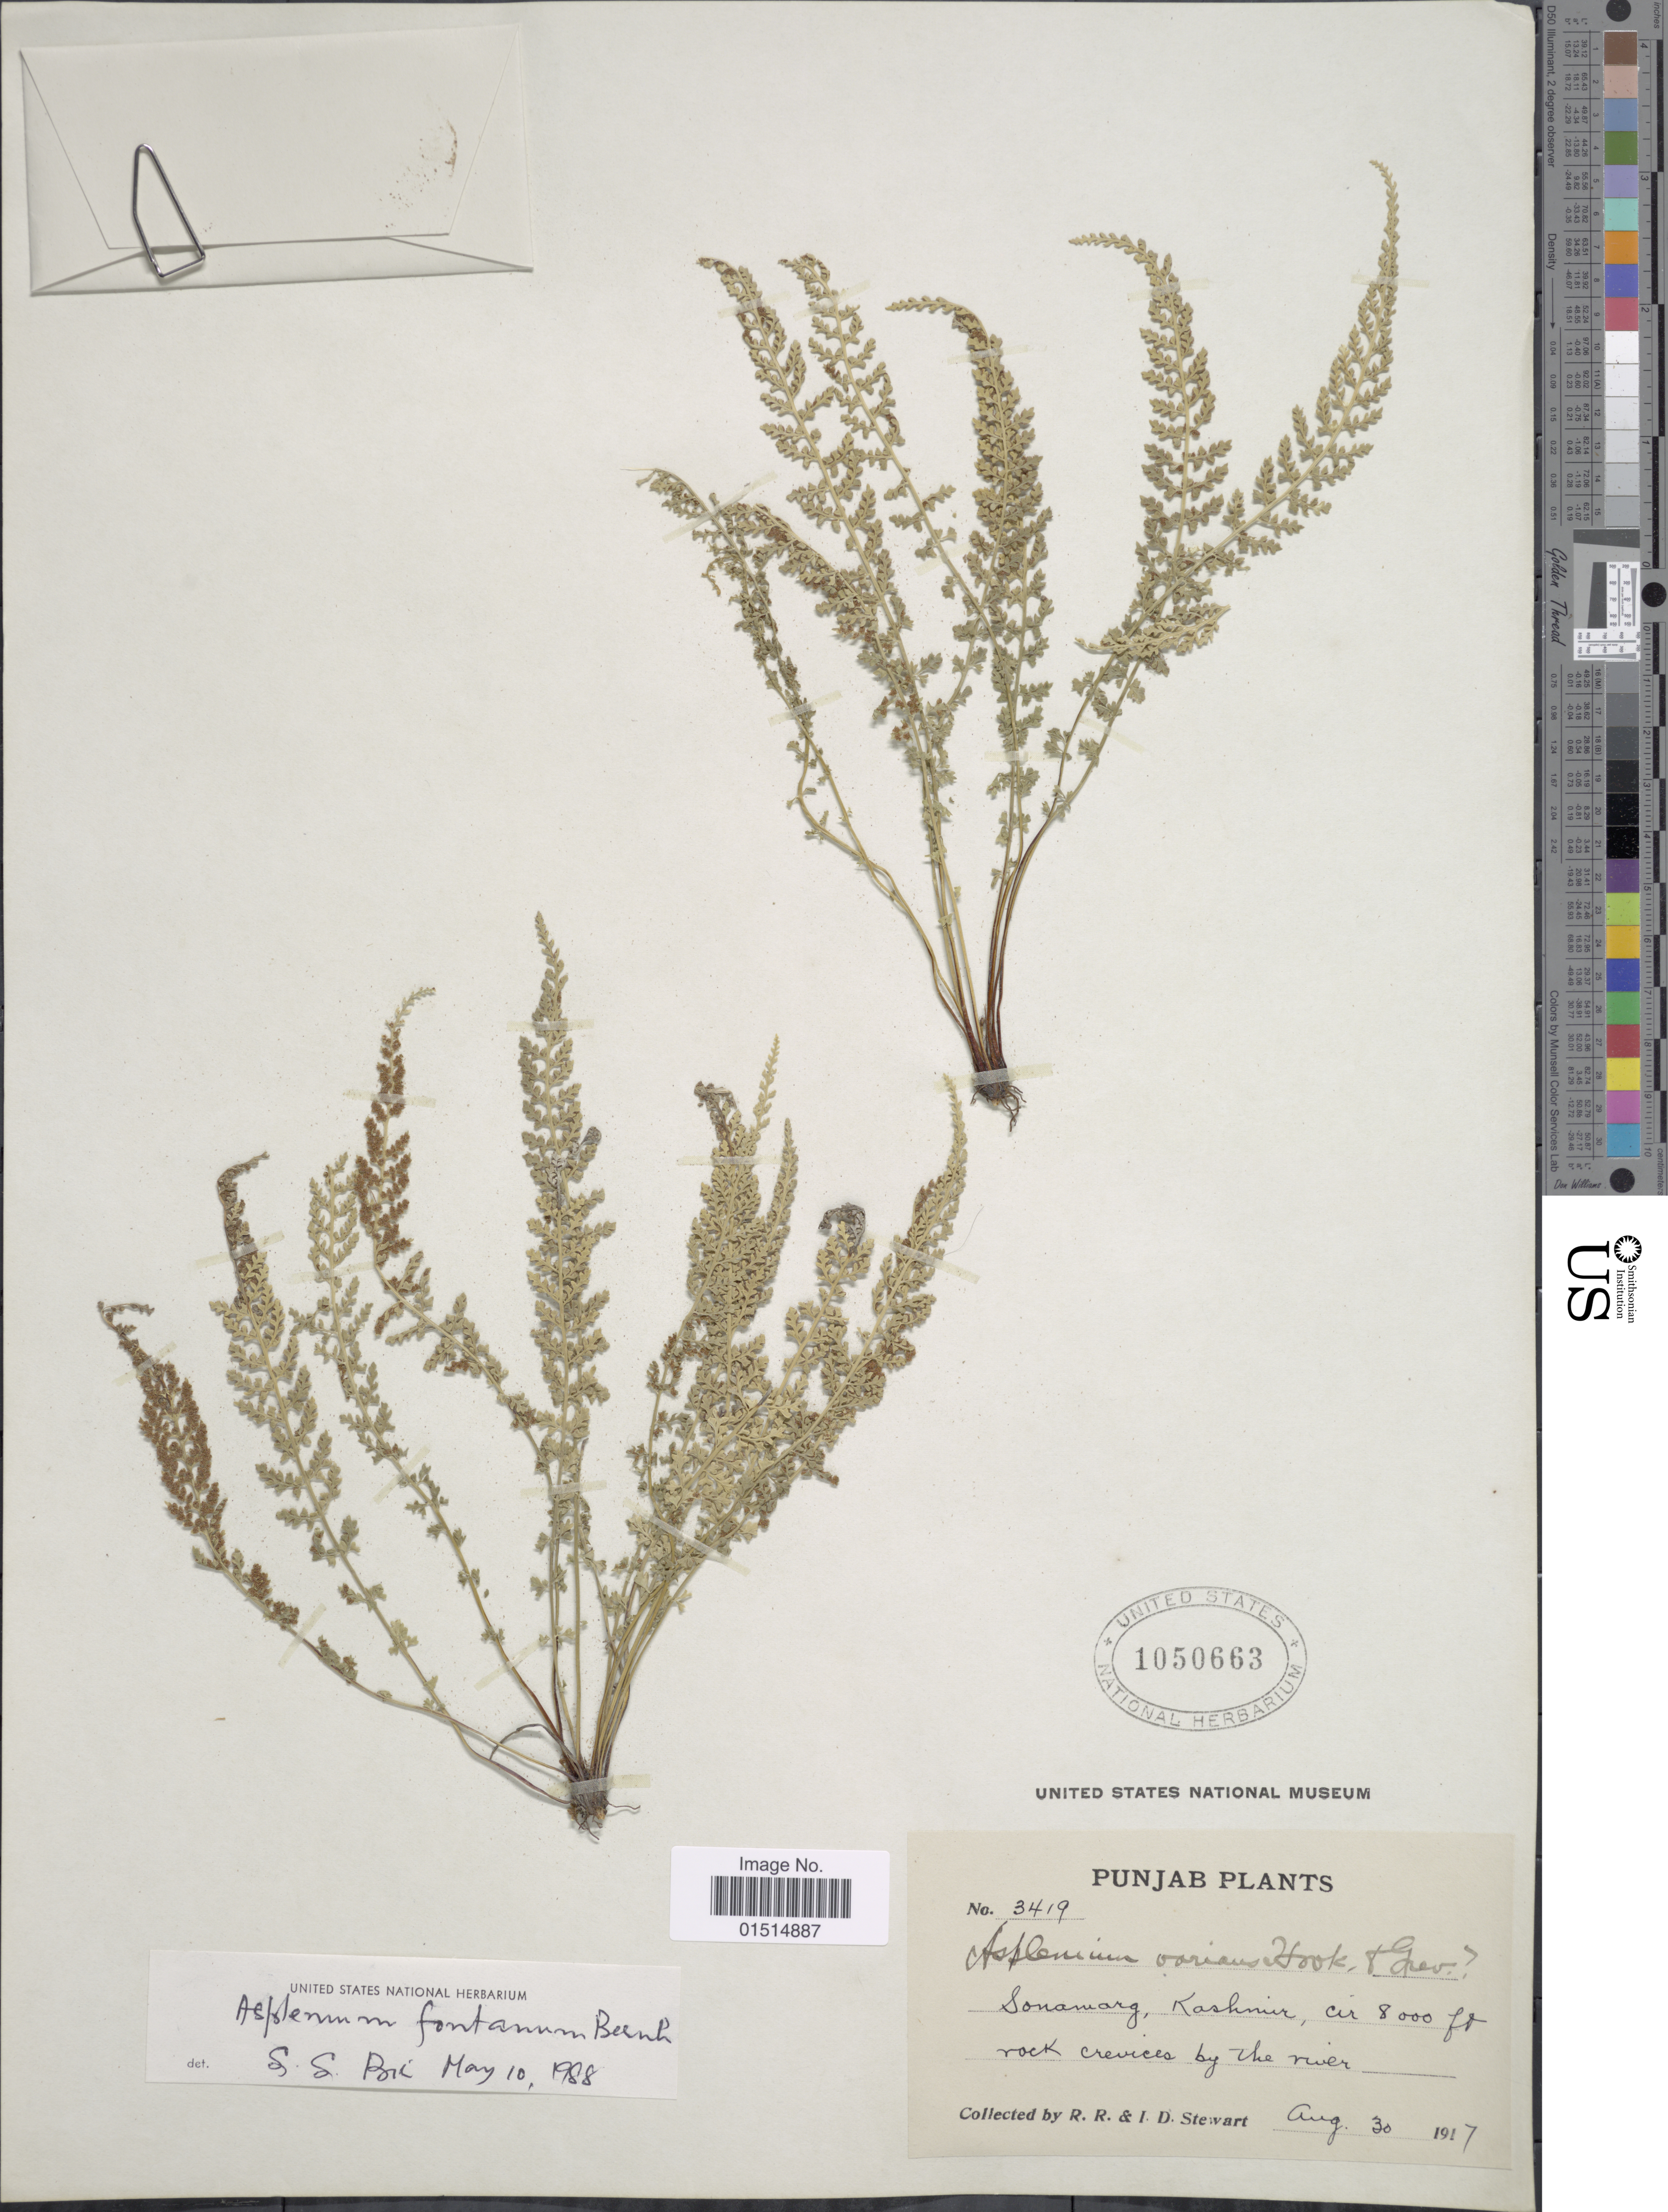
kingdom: Plantae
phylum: Tracheophyta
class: Polypodiopsida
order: Polypodiales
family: Aspleniaceae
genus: Asplenium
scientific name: Asplenium fontanum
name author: (L.) Bernh.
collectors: R. R. Stewart & I. Stewart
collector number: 3419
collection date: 1917-08-30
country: India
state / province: Punjab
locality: Sonamarg, Kashmir, rock crevices by the river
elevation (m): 2438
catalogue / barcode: US 1050663